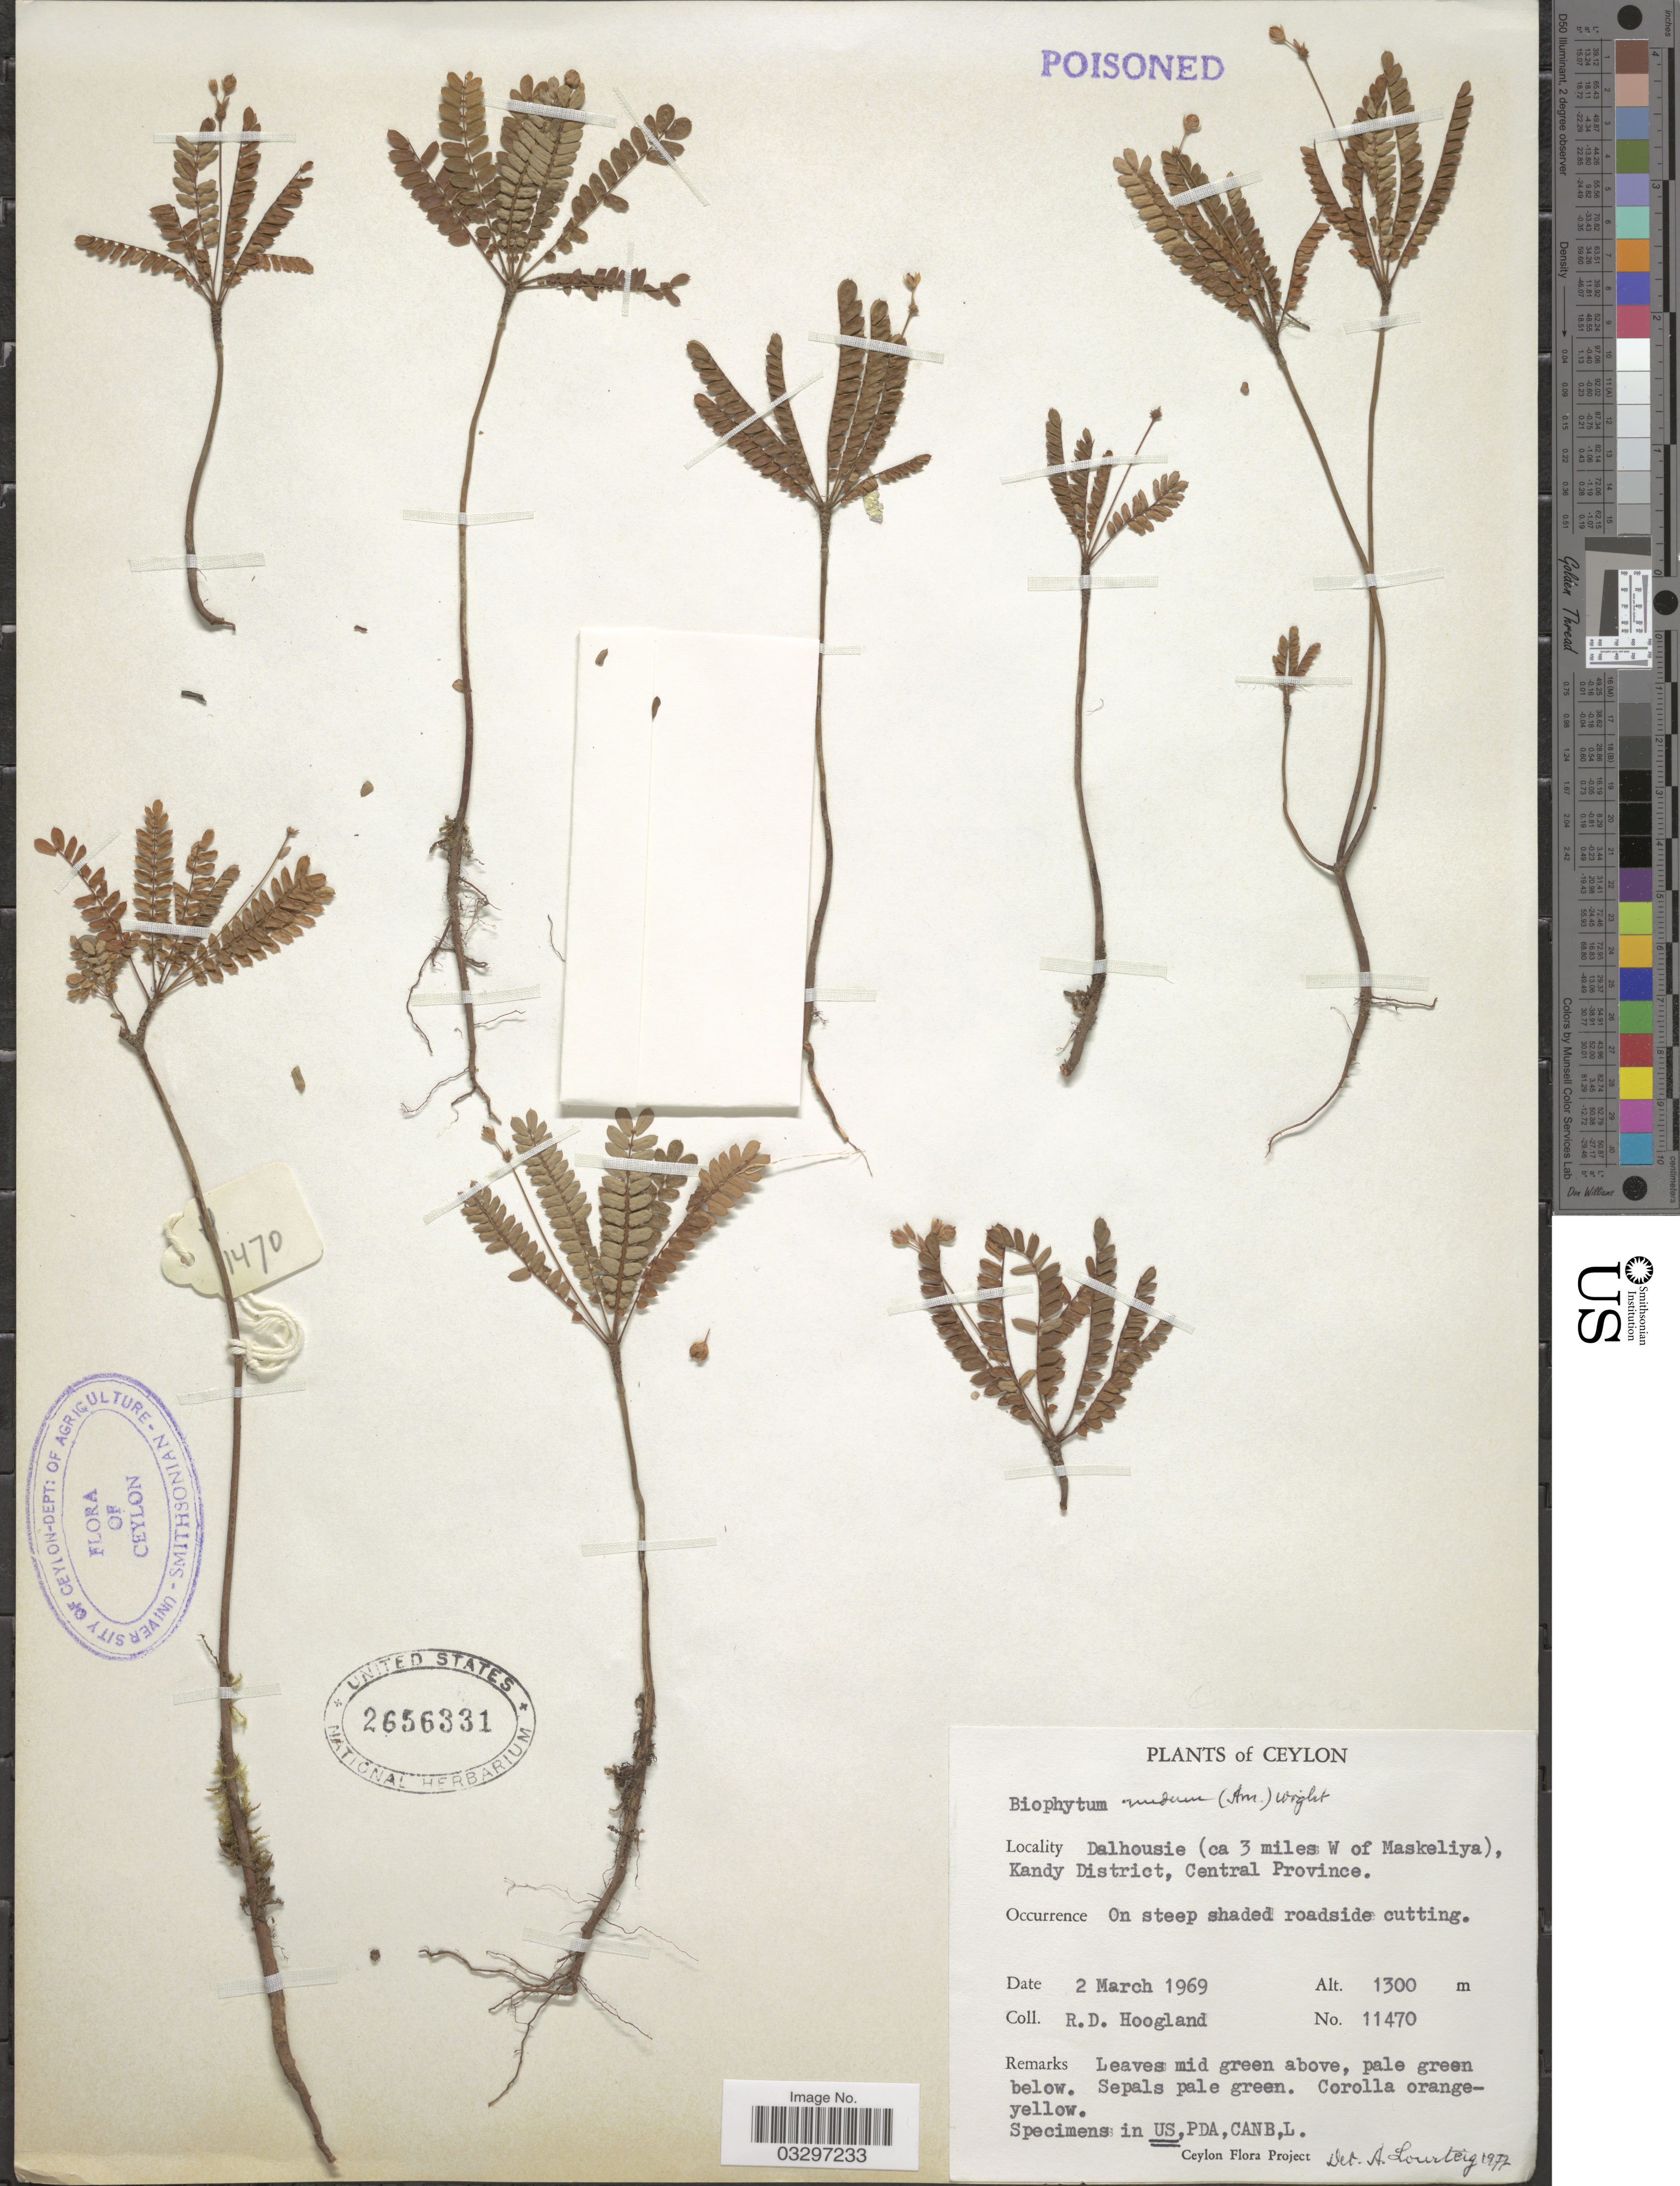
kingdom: Plantae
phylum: Tracheophyta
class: Magnoliopsida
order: Oxalidales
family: Oxalidaceae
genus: Biophytum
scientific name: Biophytum nudum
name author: (Arn.) Wight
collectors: R. D. Hoogland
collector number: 11470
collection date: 1969-03-02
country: Sri Lanka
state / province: Central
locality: Ceylon. Dalhousie (ca 3 miles W of Maskeliya), Kandy District. On steep shaded roadside cutting.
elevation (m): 1300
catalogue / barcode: US 2656331